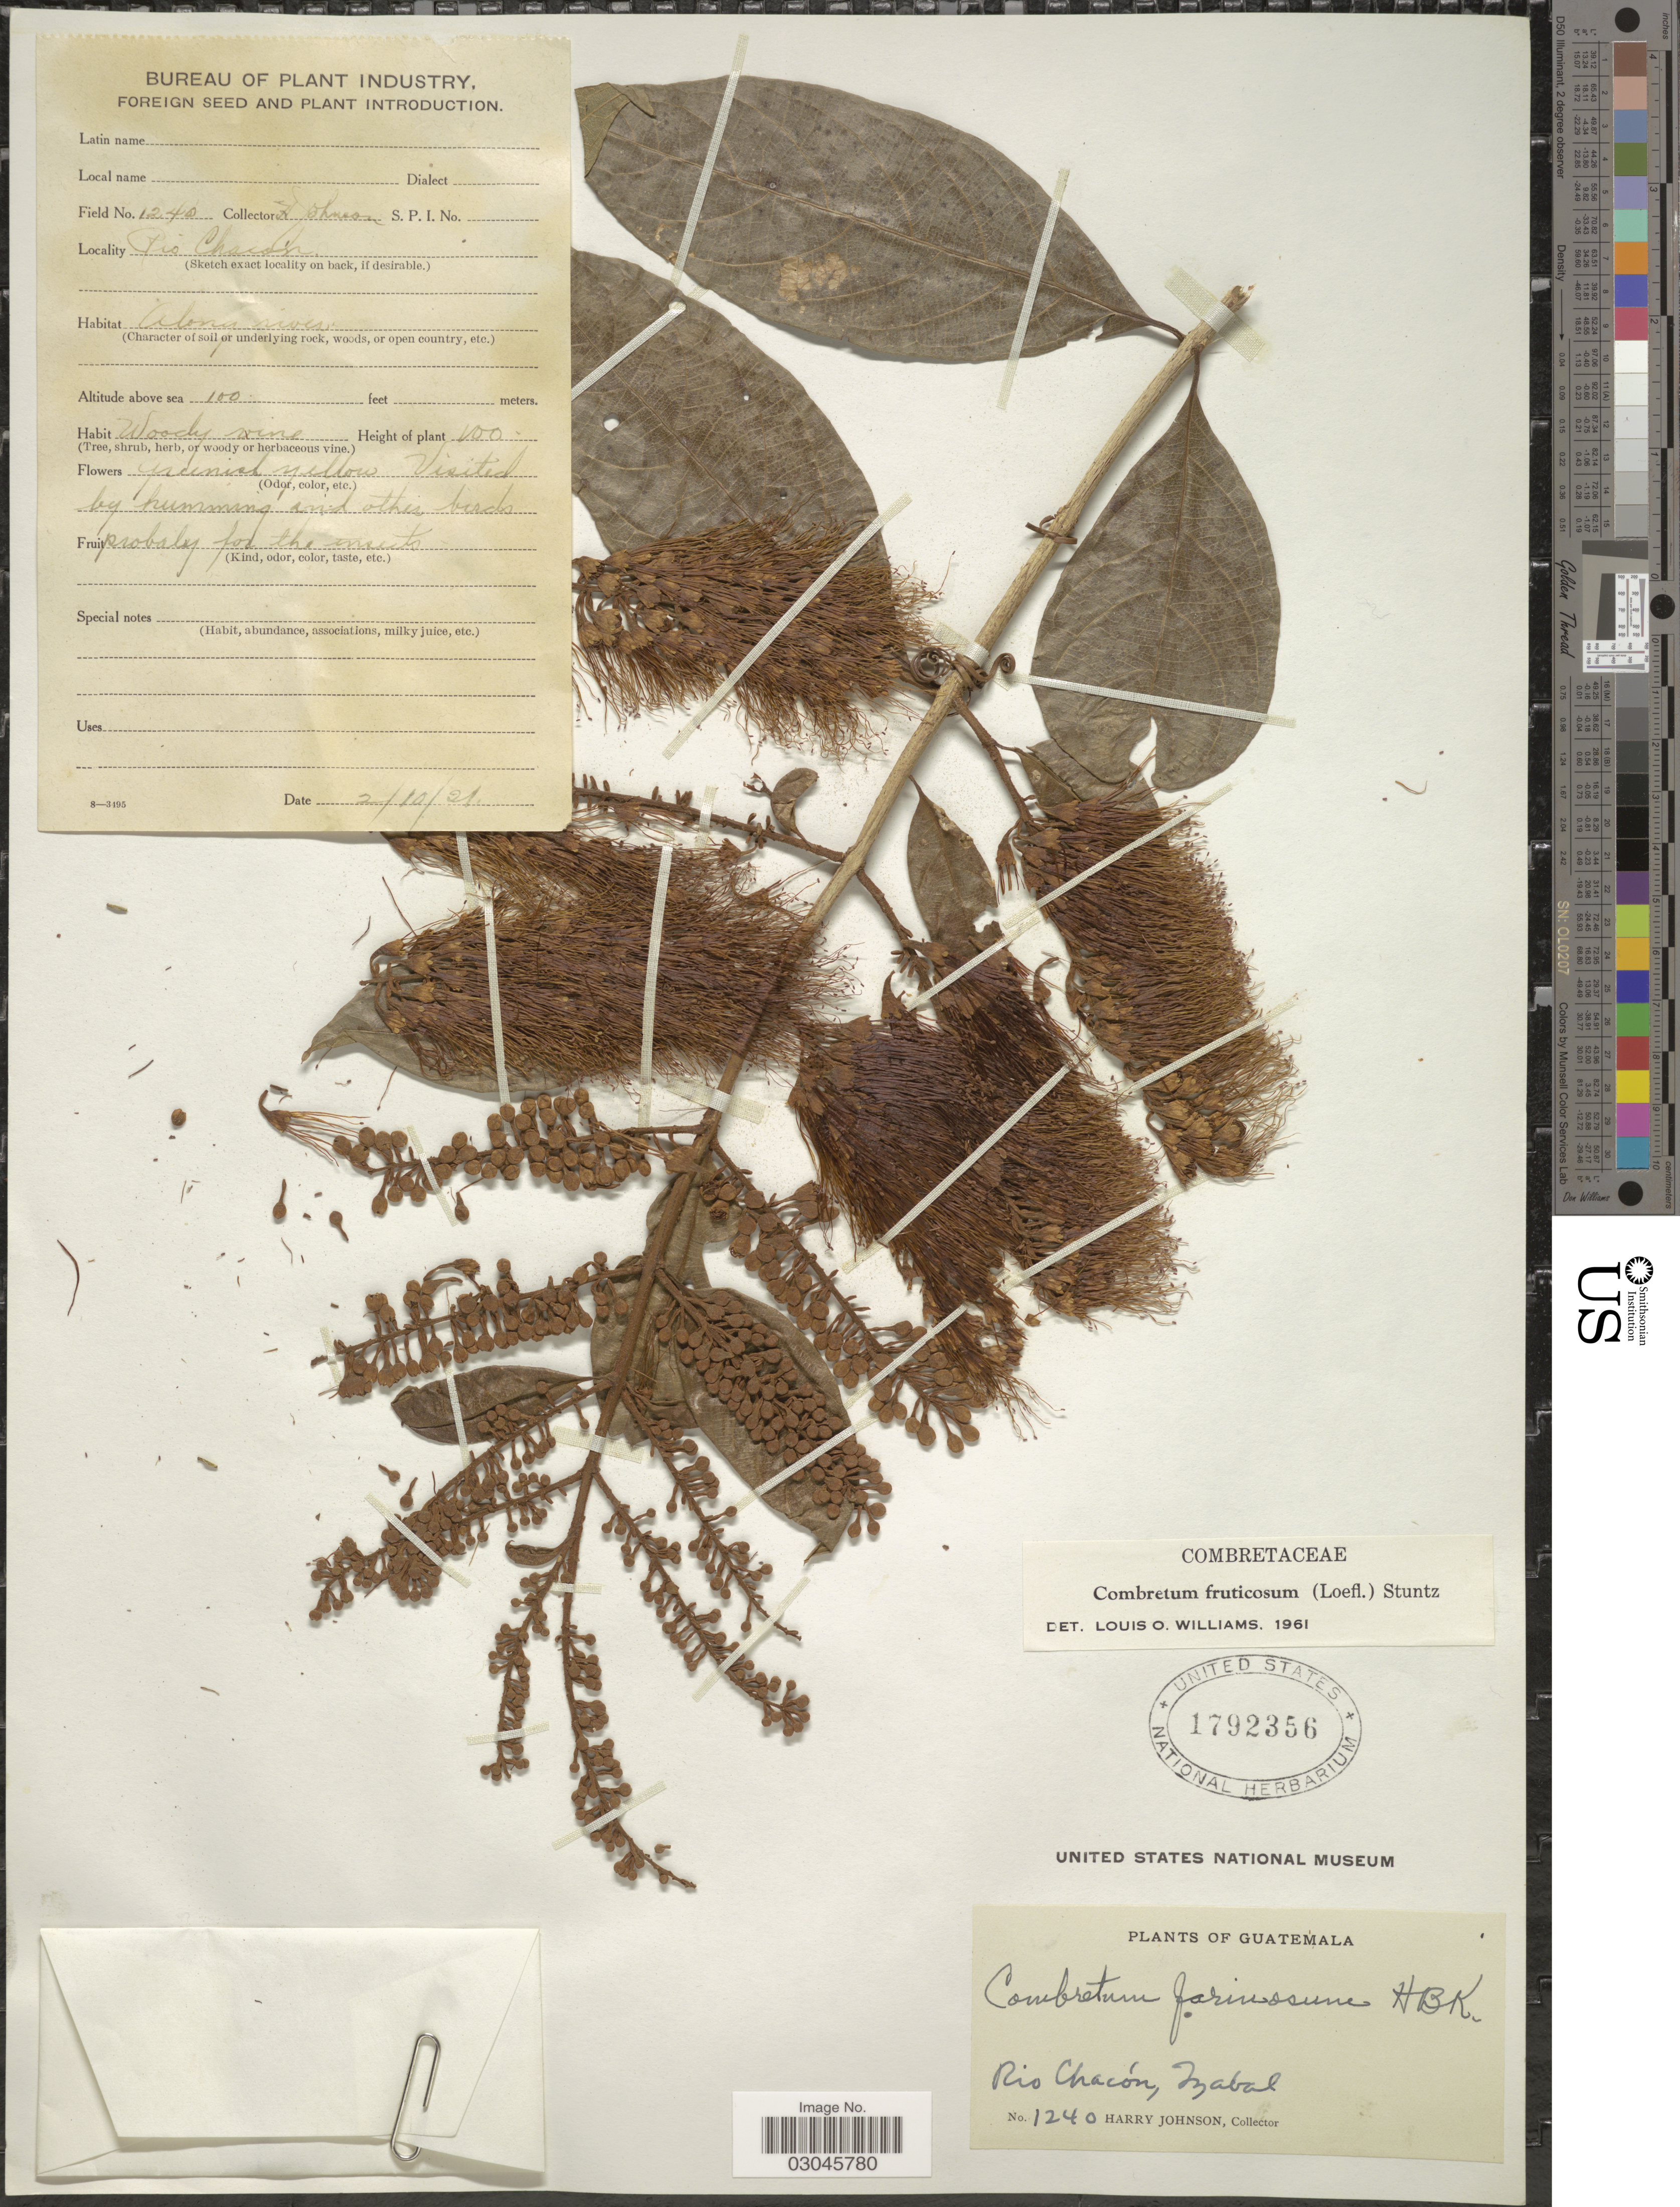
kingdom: Plantae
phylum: Tracheophyta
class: Magnoliopsida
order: Myrtales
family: Combretaceae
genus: Combretum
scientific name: Combretum fruticosum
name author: (Loefl.) Stuntz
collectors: H. Johnson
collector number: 1240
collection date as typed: Transcribed d/m/y: 2/10/21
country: Guatemala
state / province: Izabal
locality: Rio Chacón.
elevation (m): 30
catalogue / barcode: US 1792356